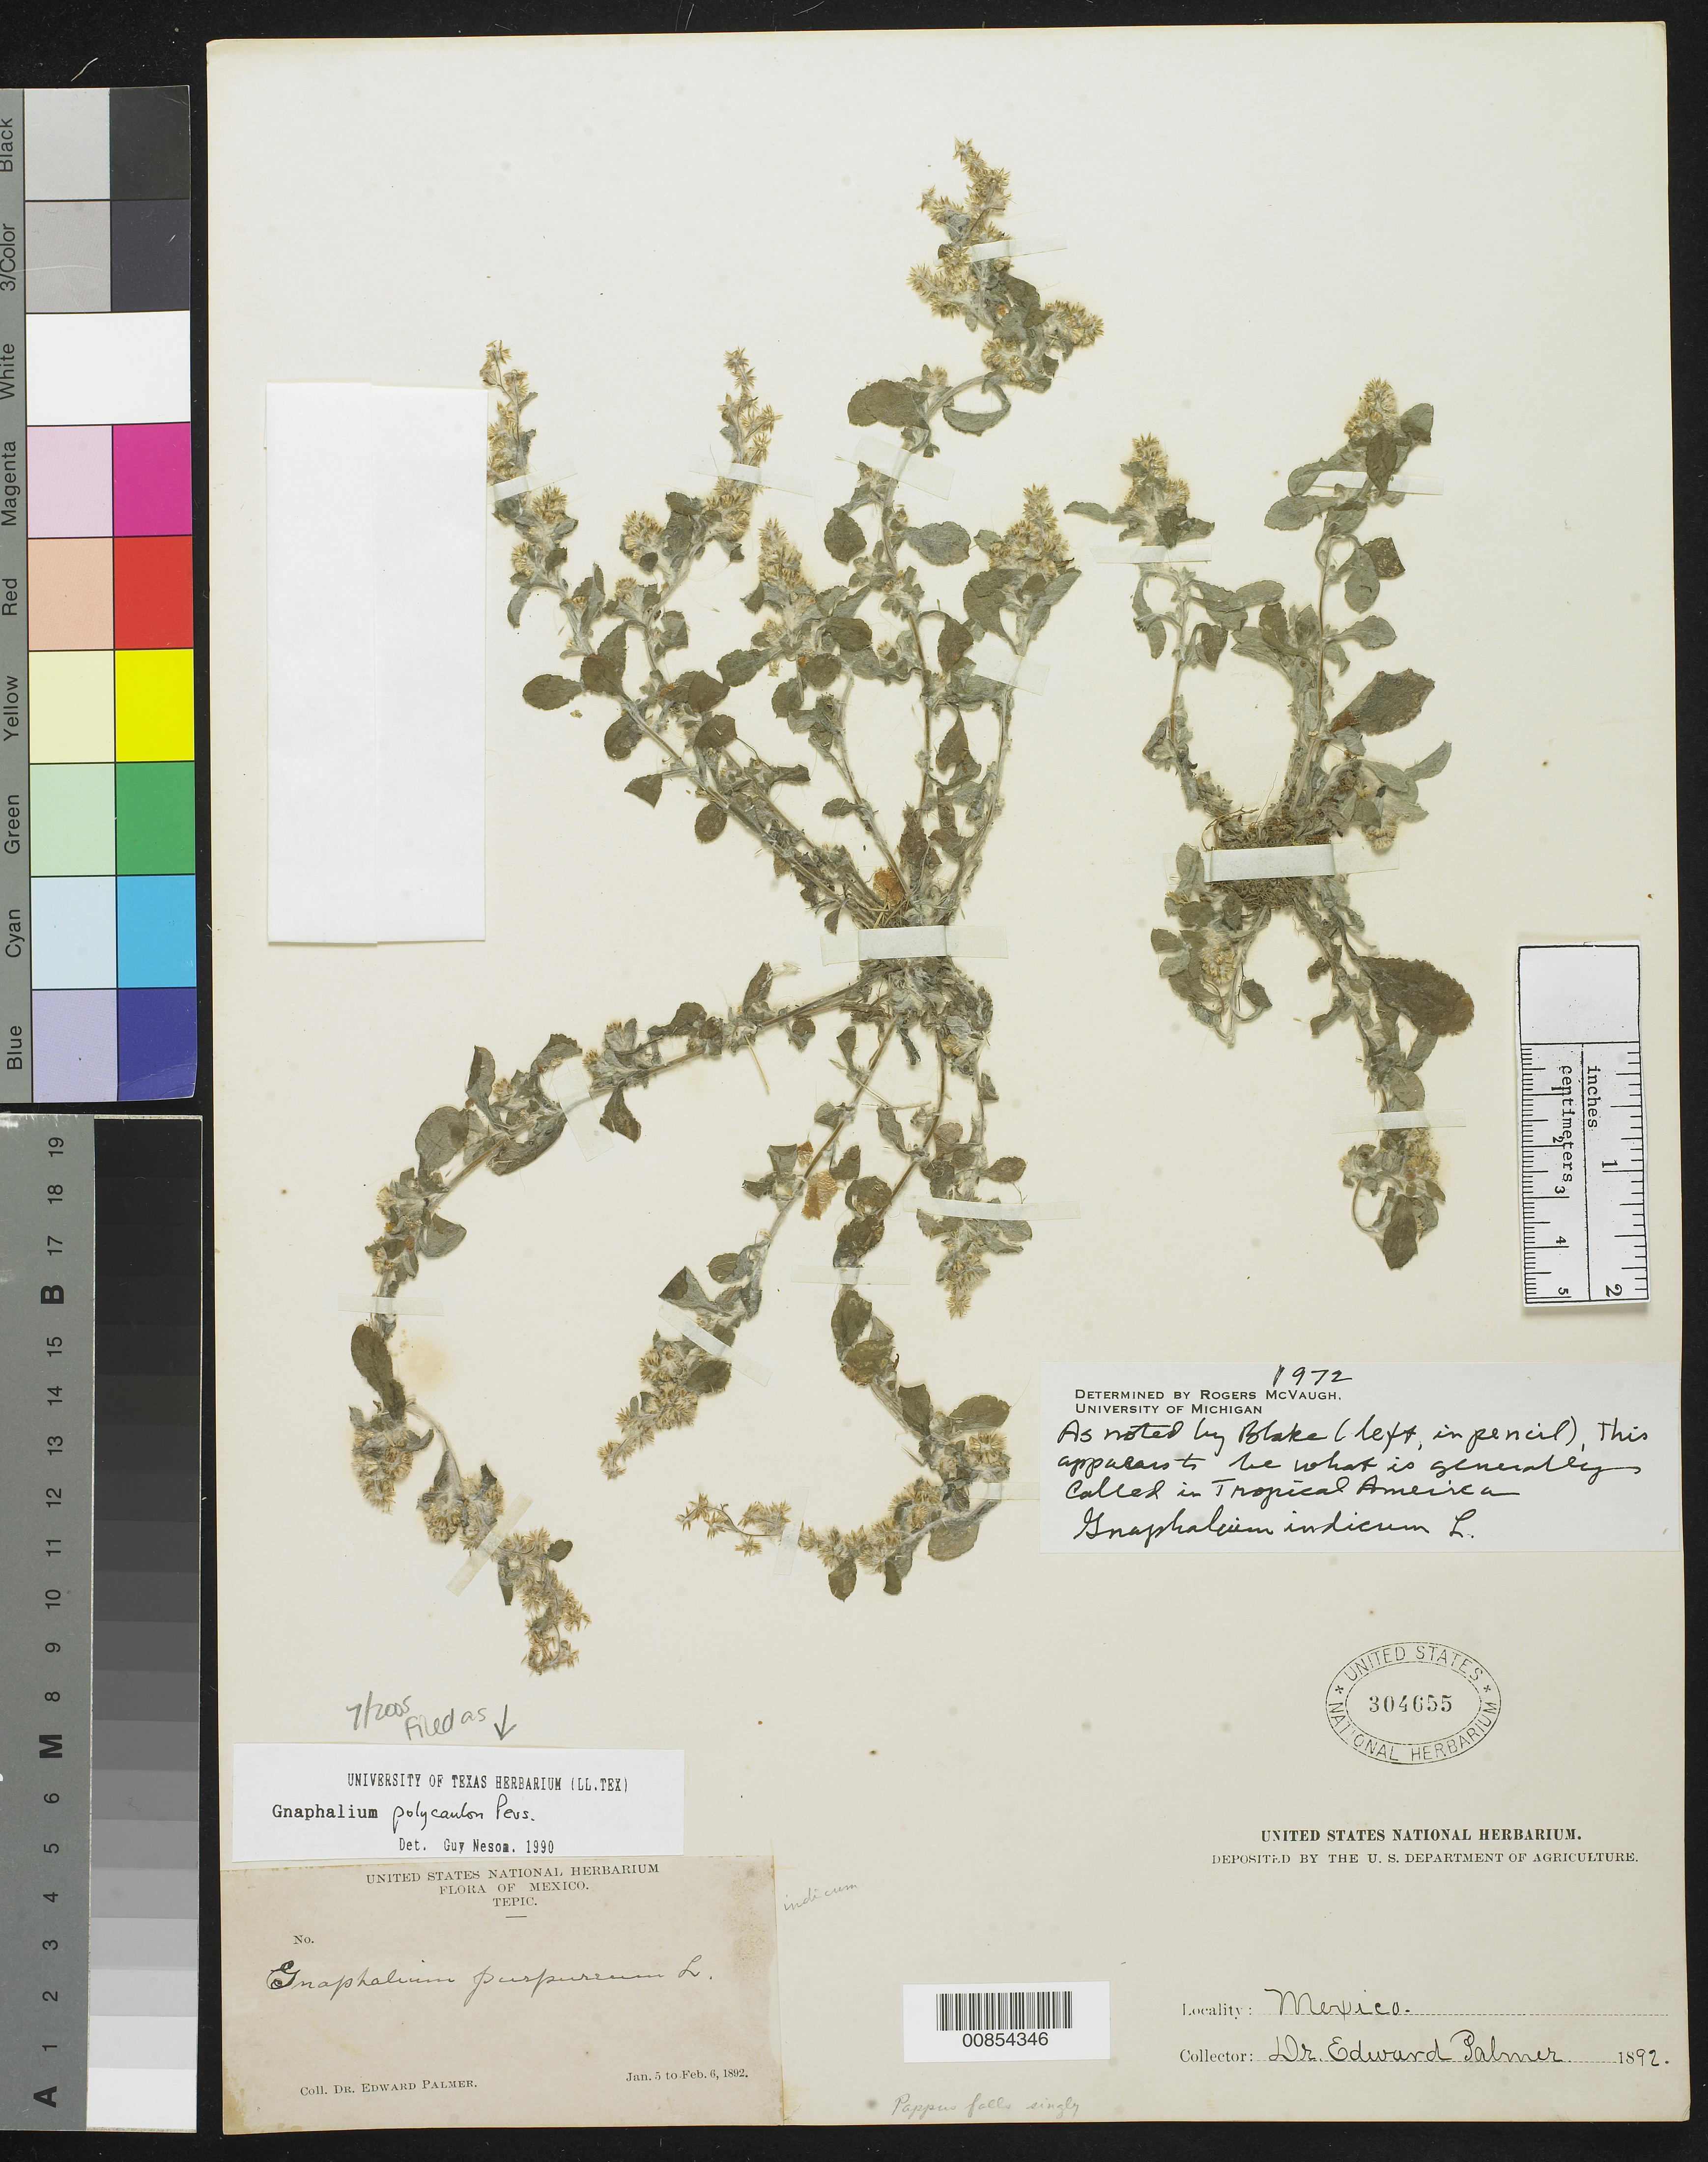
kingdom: Plantae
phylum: Tracheophyta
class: Magnoliopsida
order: Asterales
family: Asteraceae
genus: Gnaphalium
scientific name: Gnaphalium polycaulon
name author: Pers.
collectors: E. Palmer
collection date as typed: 05 Jan 1892 to 06 Feb 1892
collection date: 1892-01-05/1892-02-06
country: Mexico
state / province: Nayarit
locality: Tepic, Nayarit.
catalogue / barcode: US 304655